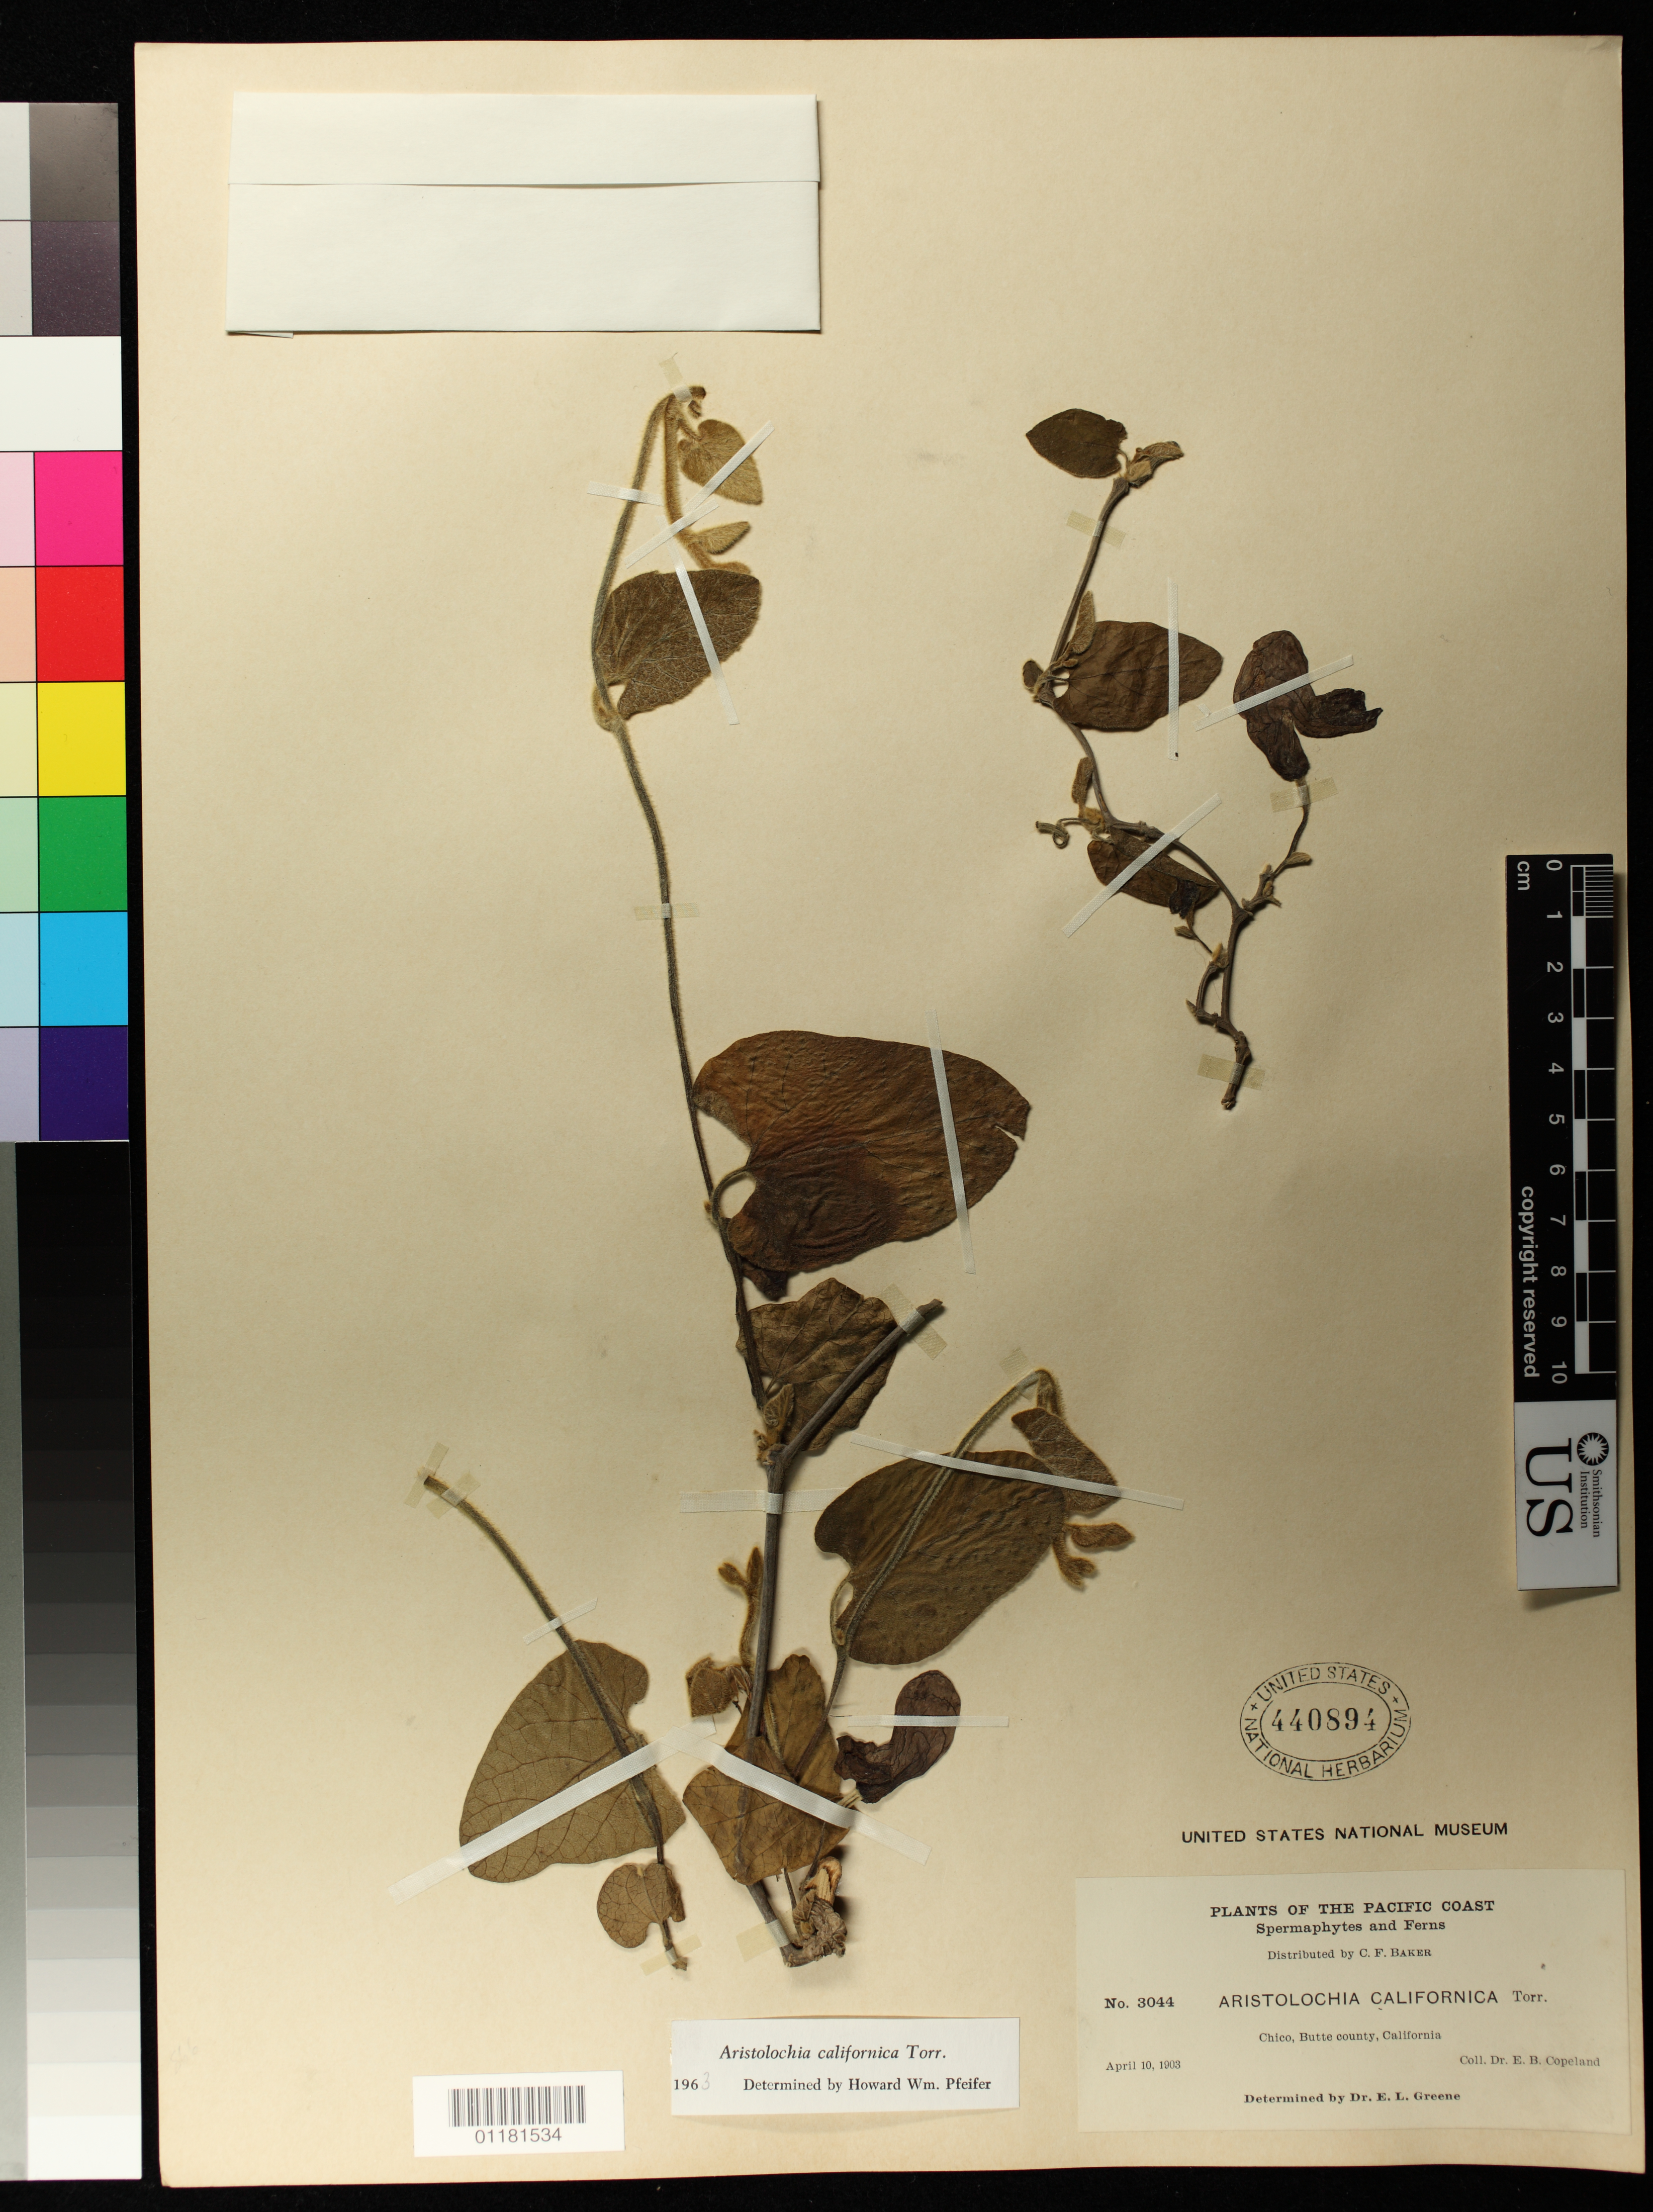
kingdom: Plantae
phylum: Tracheophyta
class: Magnoliopsida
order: Piperales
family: Aristolochiaceae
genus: Aristolochia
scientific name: Aristolochia californica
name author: Torr.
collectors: E. B. Copeland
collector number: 3044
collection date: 1903-04-10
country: United States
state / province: California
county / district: Butte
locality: Chico, Butte County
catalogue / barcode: US 440894